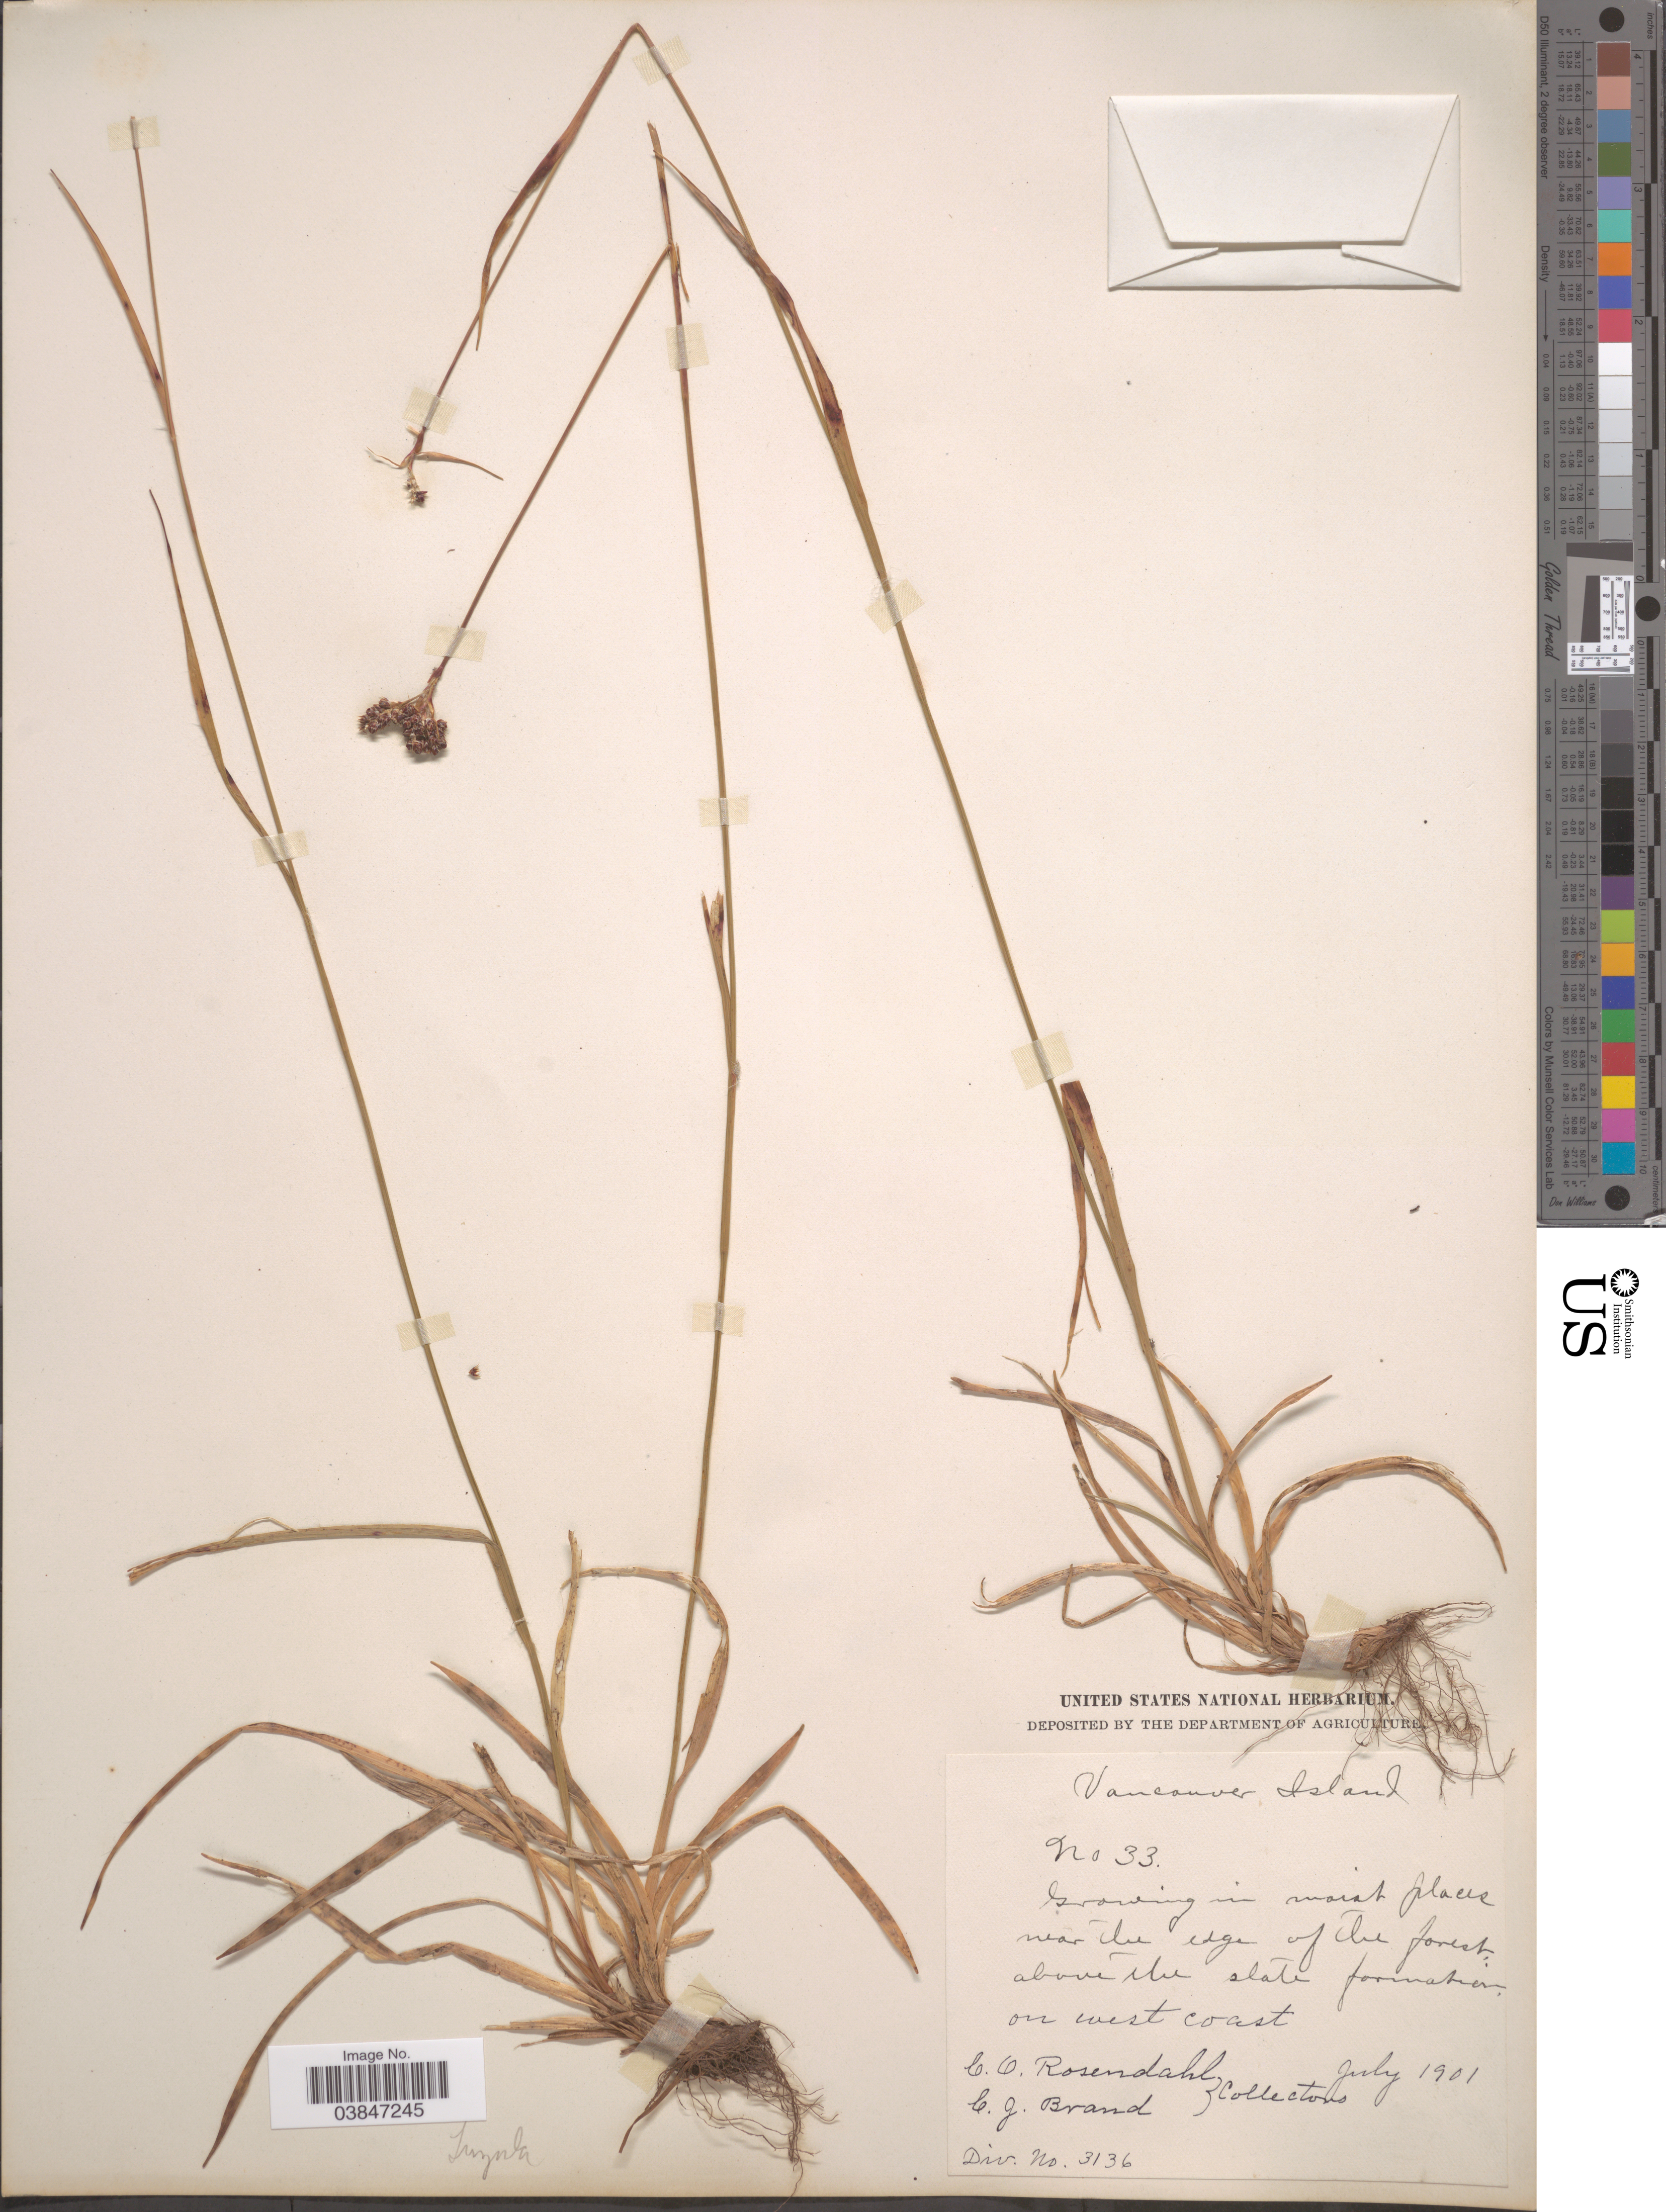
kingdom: Plantae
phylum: Tracheophyta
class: Liliopsida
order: Poales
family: Juncaceae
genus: Luzula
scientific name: Luzula sp.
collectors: C. O. Rosendahl & C. J. Brand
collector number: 33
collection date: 1901-07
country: Canada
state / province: British Columbia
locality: Vancouver Island. In moist places near the edge of the forest above the slate formation on west coast.